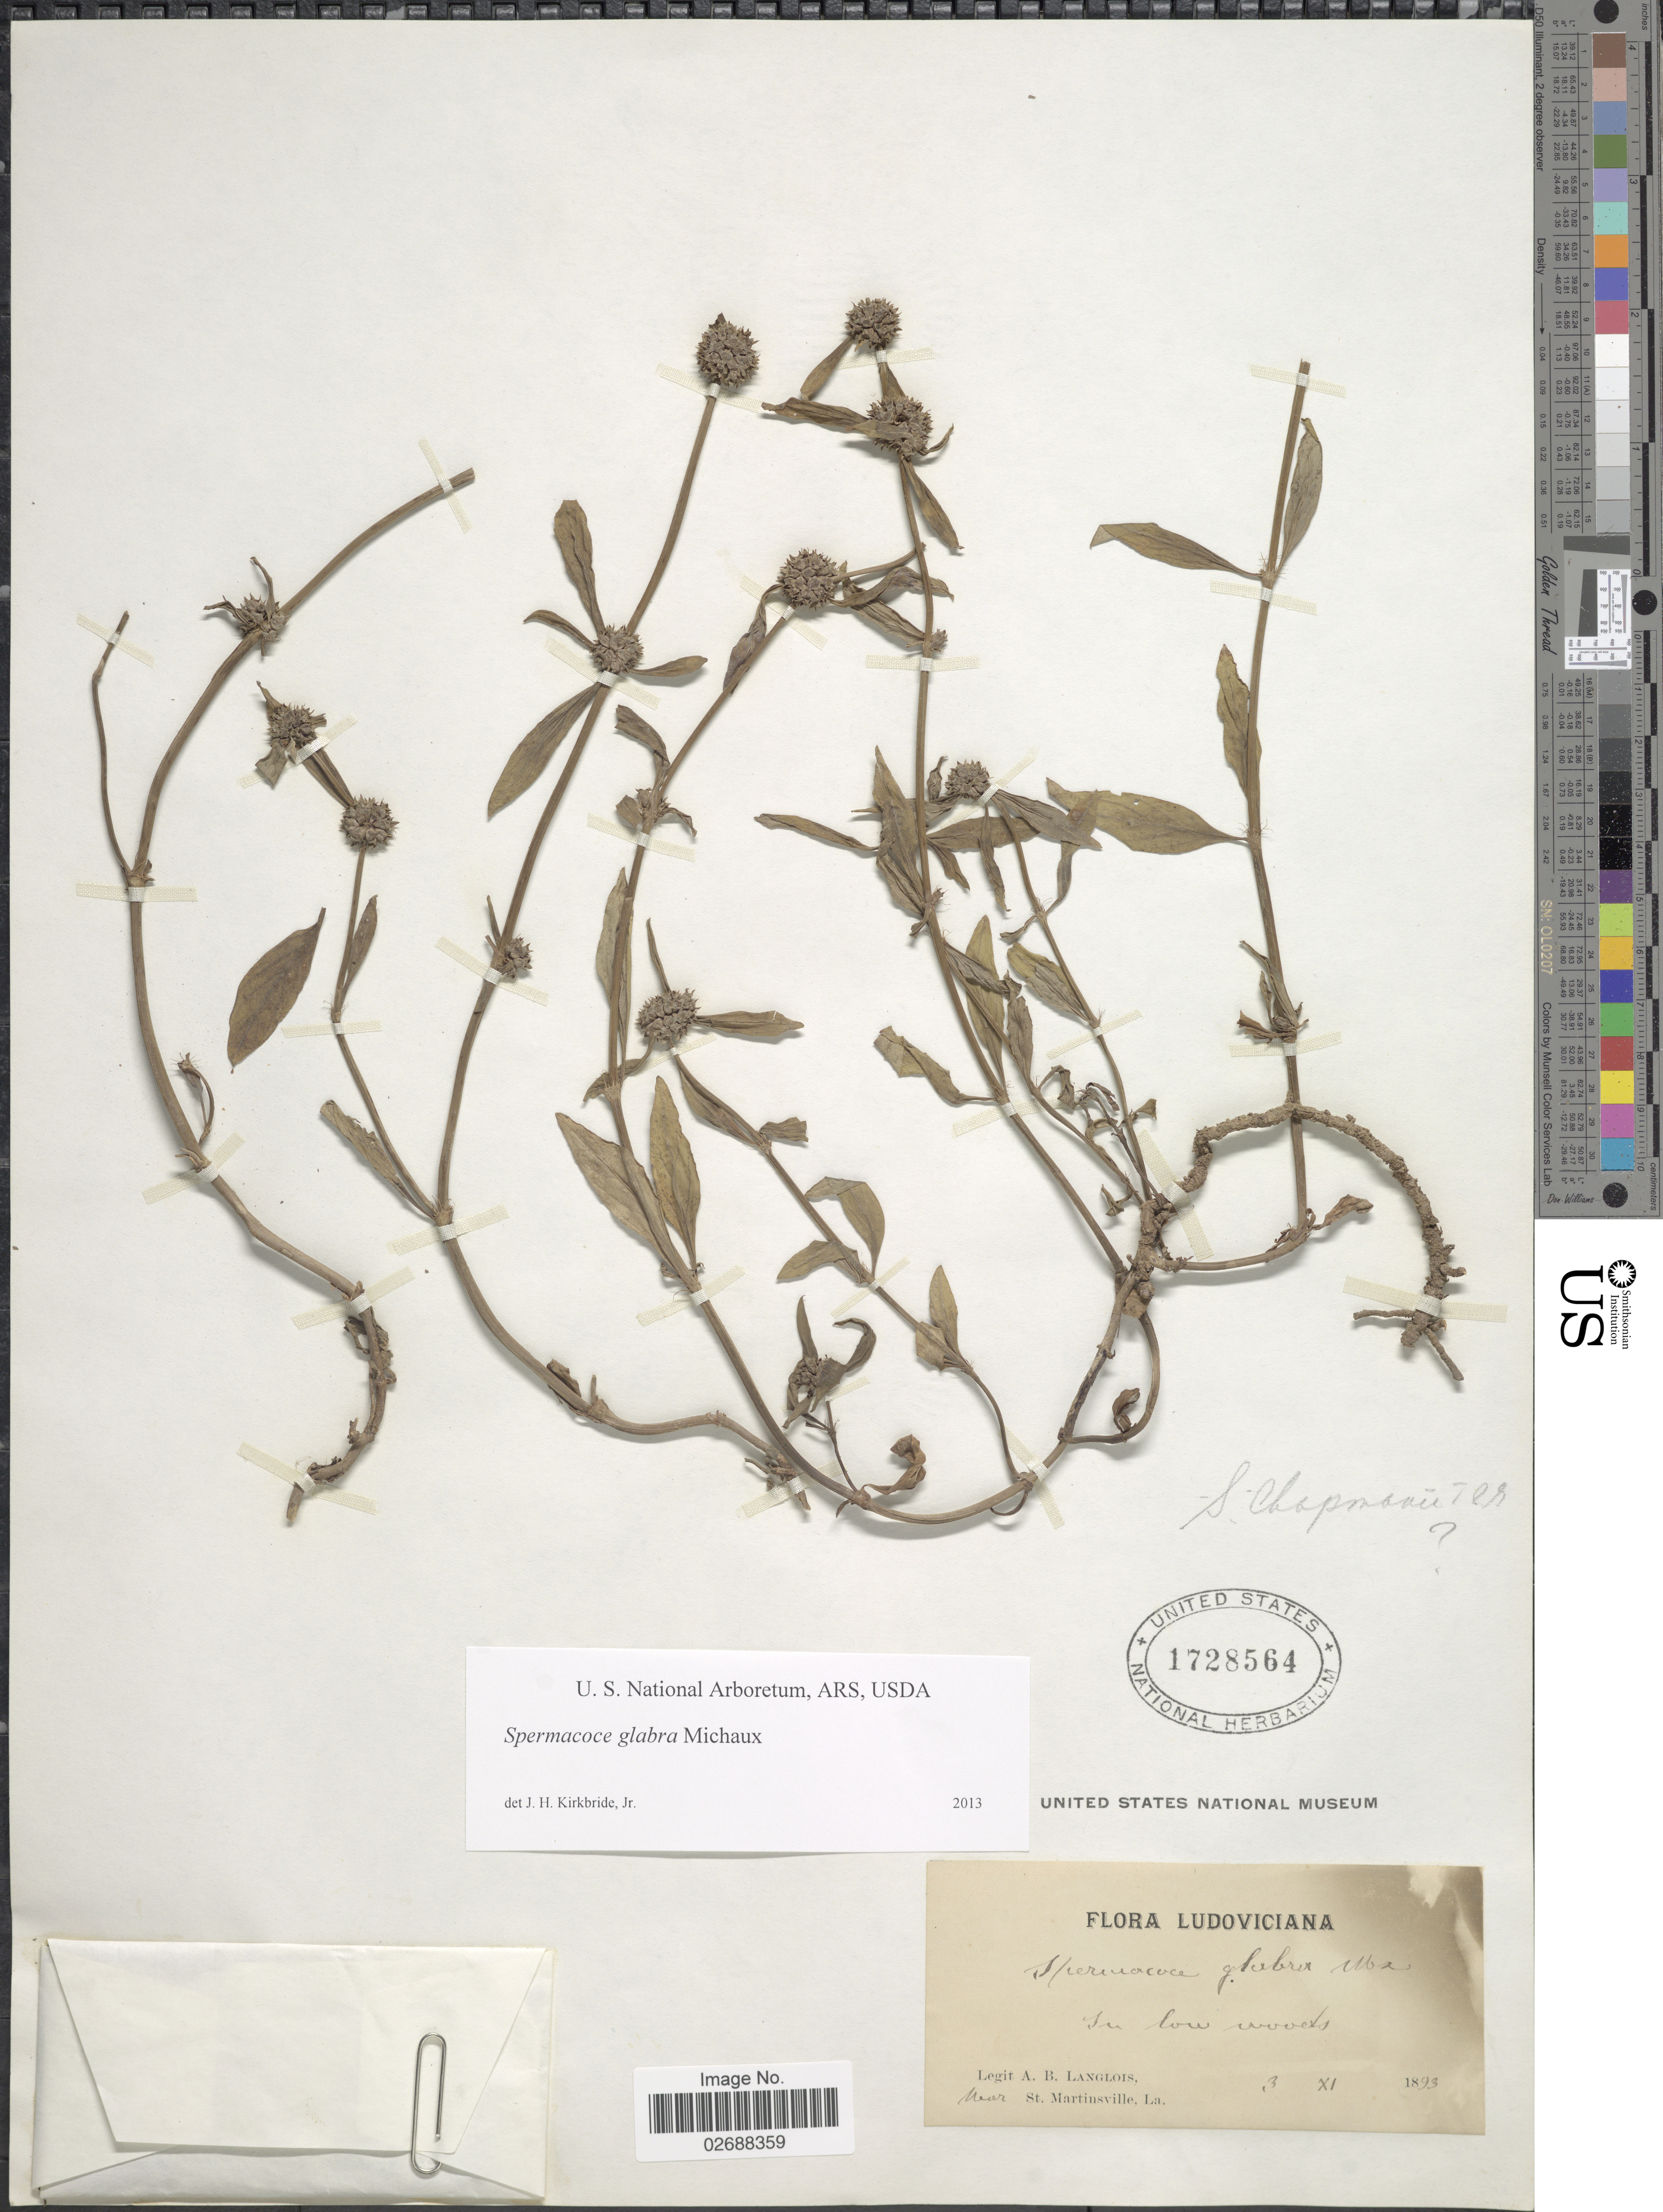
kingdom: Plantae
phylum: Tracheophyta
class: Magnoliopsida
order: Gentianales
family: Rubiaceae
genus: Spermacoce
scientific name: Spermacoce glabra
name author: Michx.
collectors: A. Langlois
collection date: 1893-11-03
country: United States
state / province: Louisiana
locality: Ludoviciana. Near St. Martinsville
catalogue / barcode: US 1728564